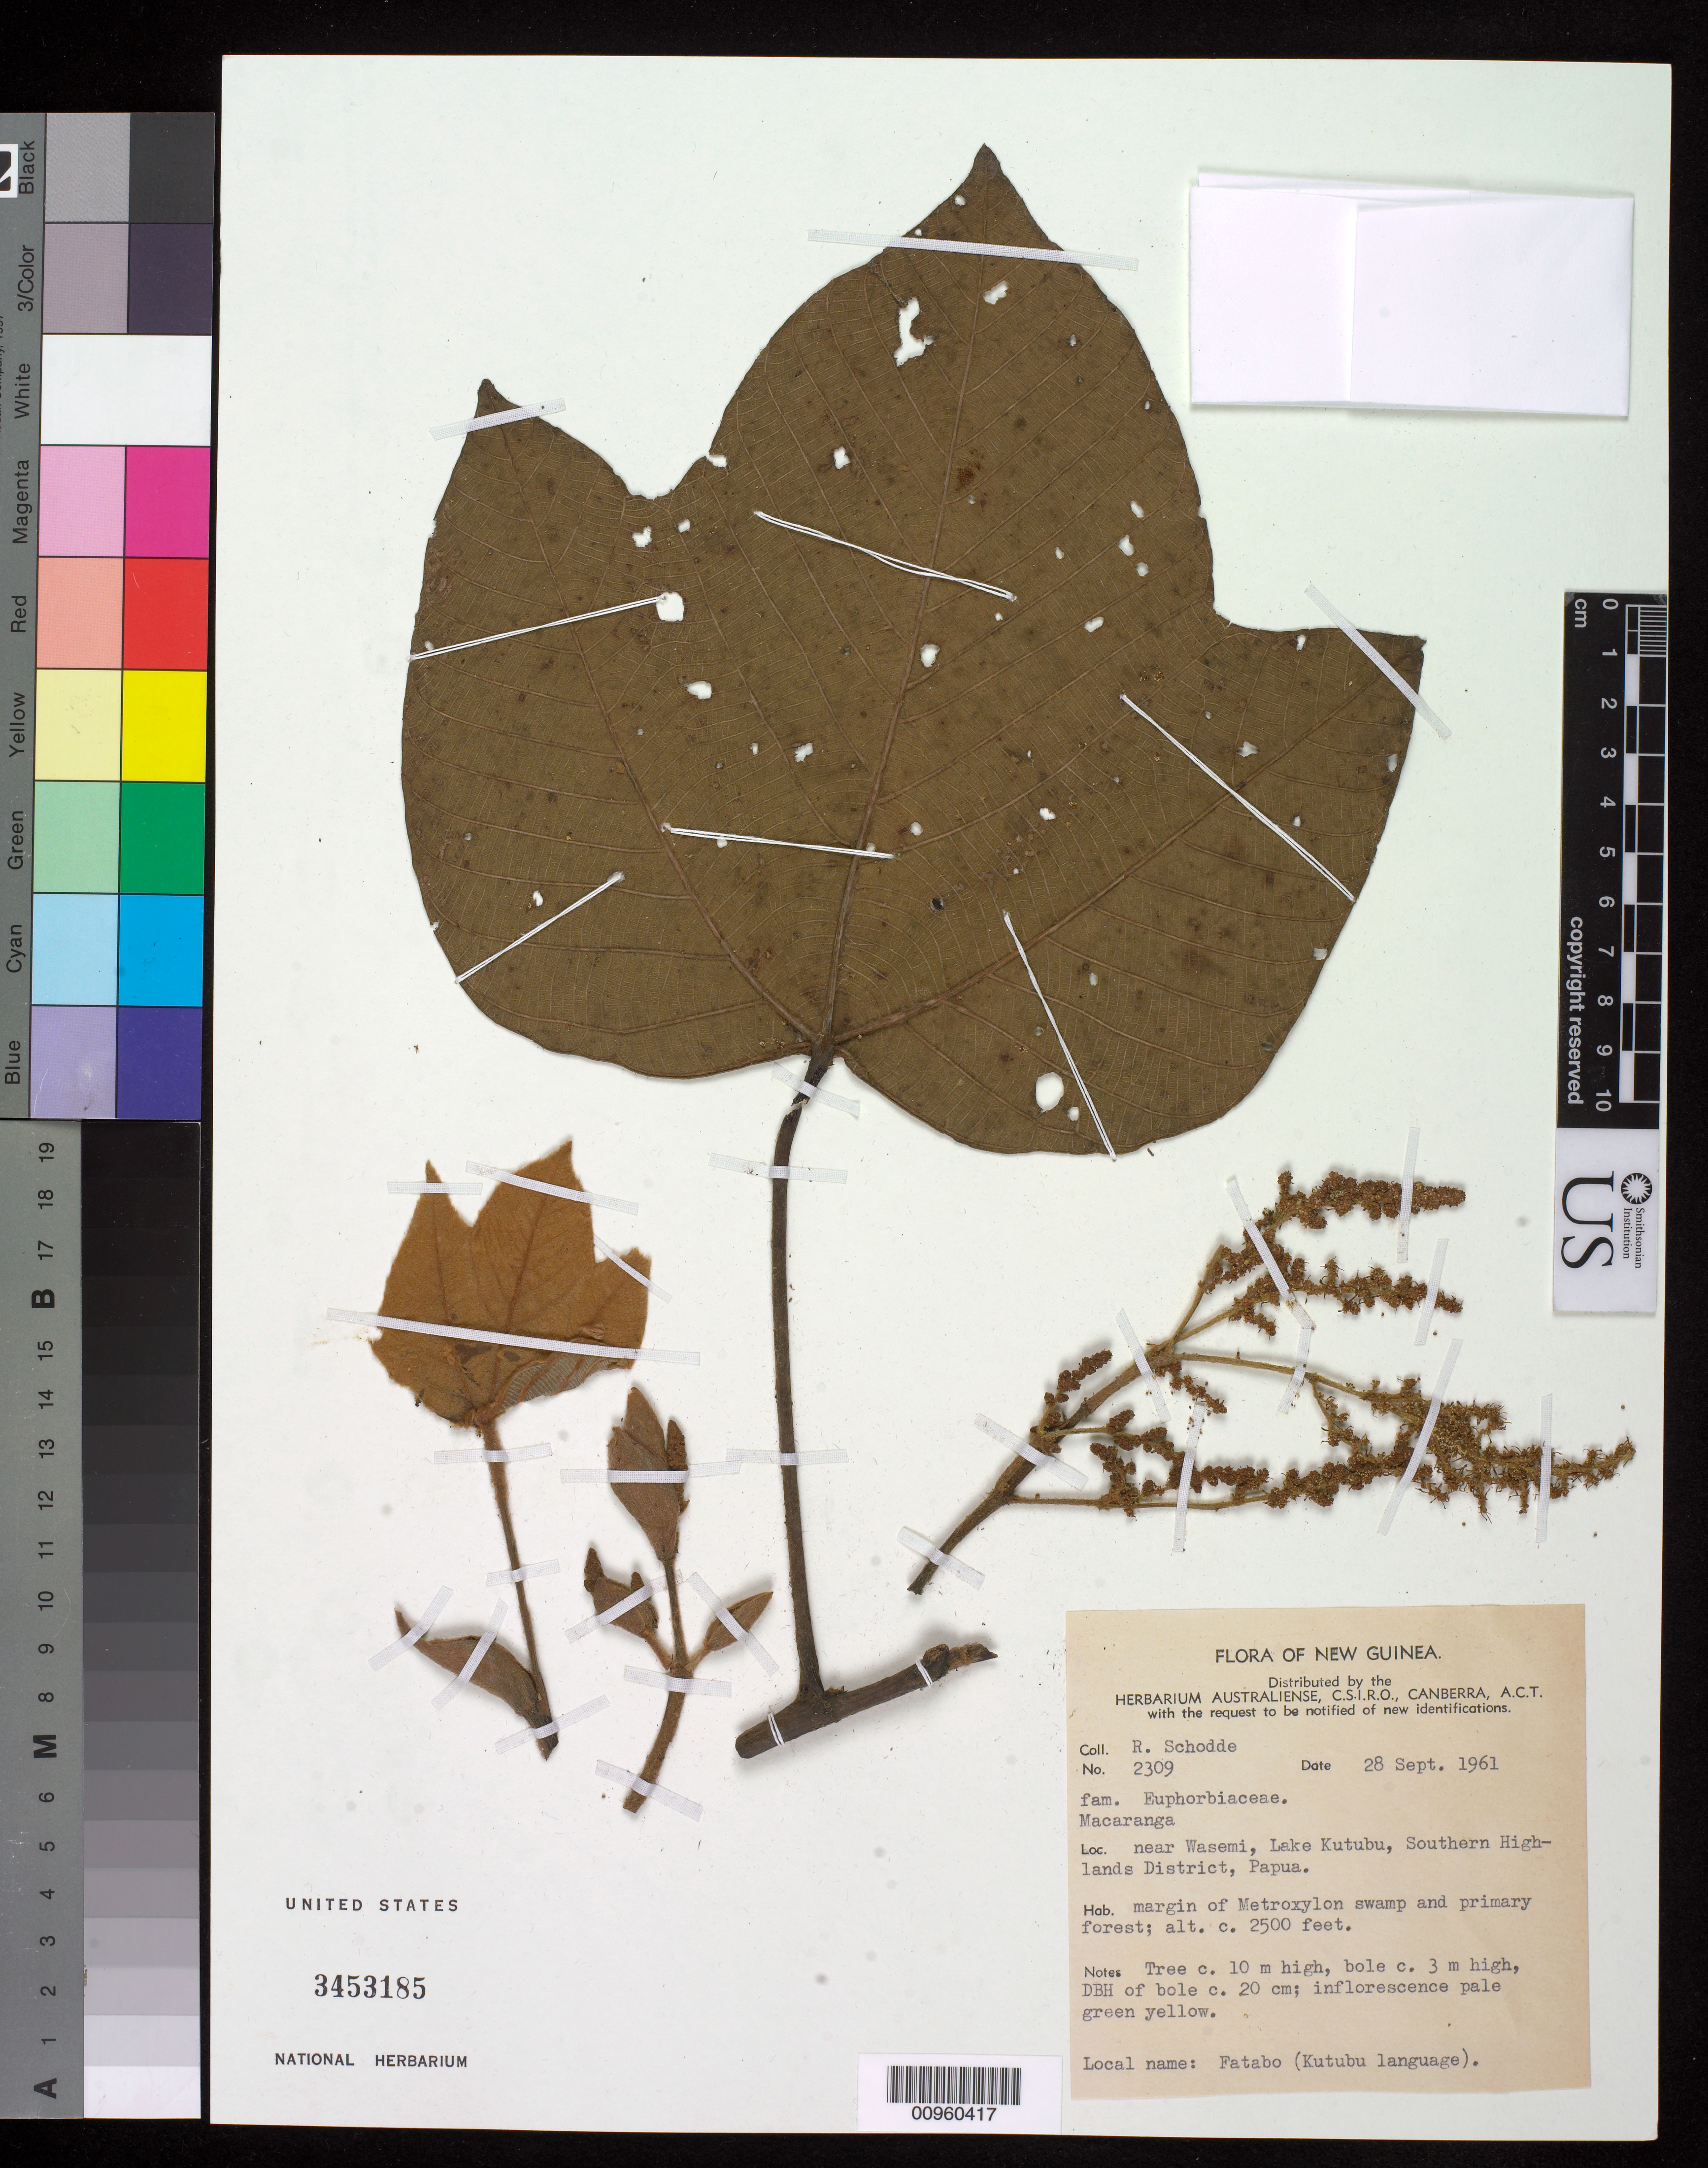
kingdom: Plantae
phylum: Tracheophyta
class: Magnoliopsida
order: Malpighiales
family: Euphorbiaceae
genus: Macaranga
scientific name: Macaranga sp.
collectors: R. Schodde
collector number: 2309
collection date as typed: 28 Sep 1961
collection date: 1961-09-28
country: Papua New Guinea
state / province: Southern Highlands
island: New Guinea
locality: Papua, near Wasemi, Lake Kutubu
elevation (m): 762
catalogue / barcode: US 3453185